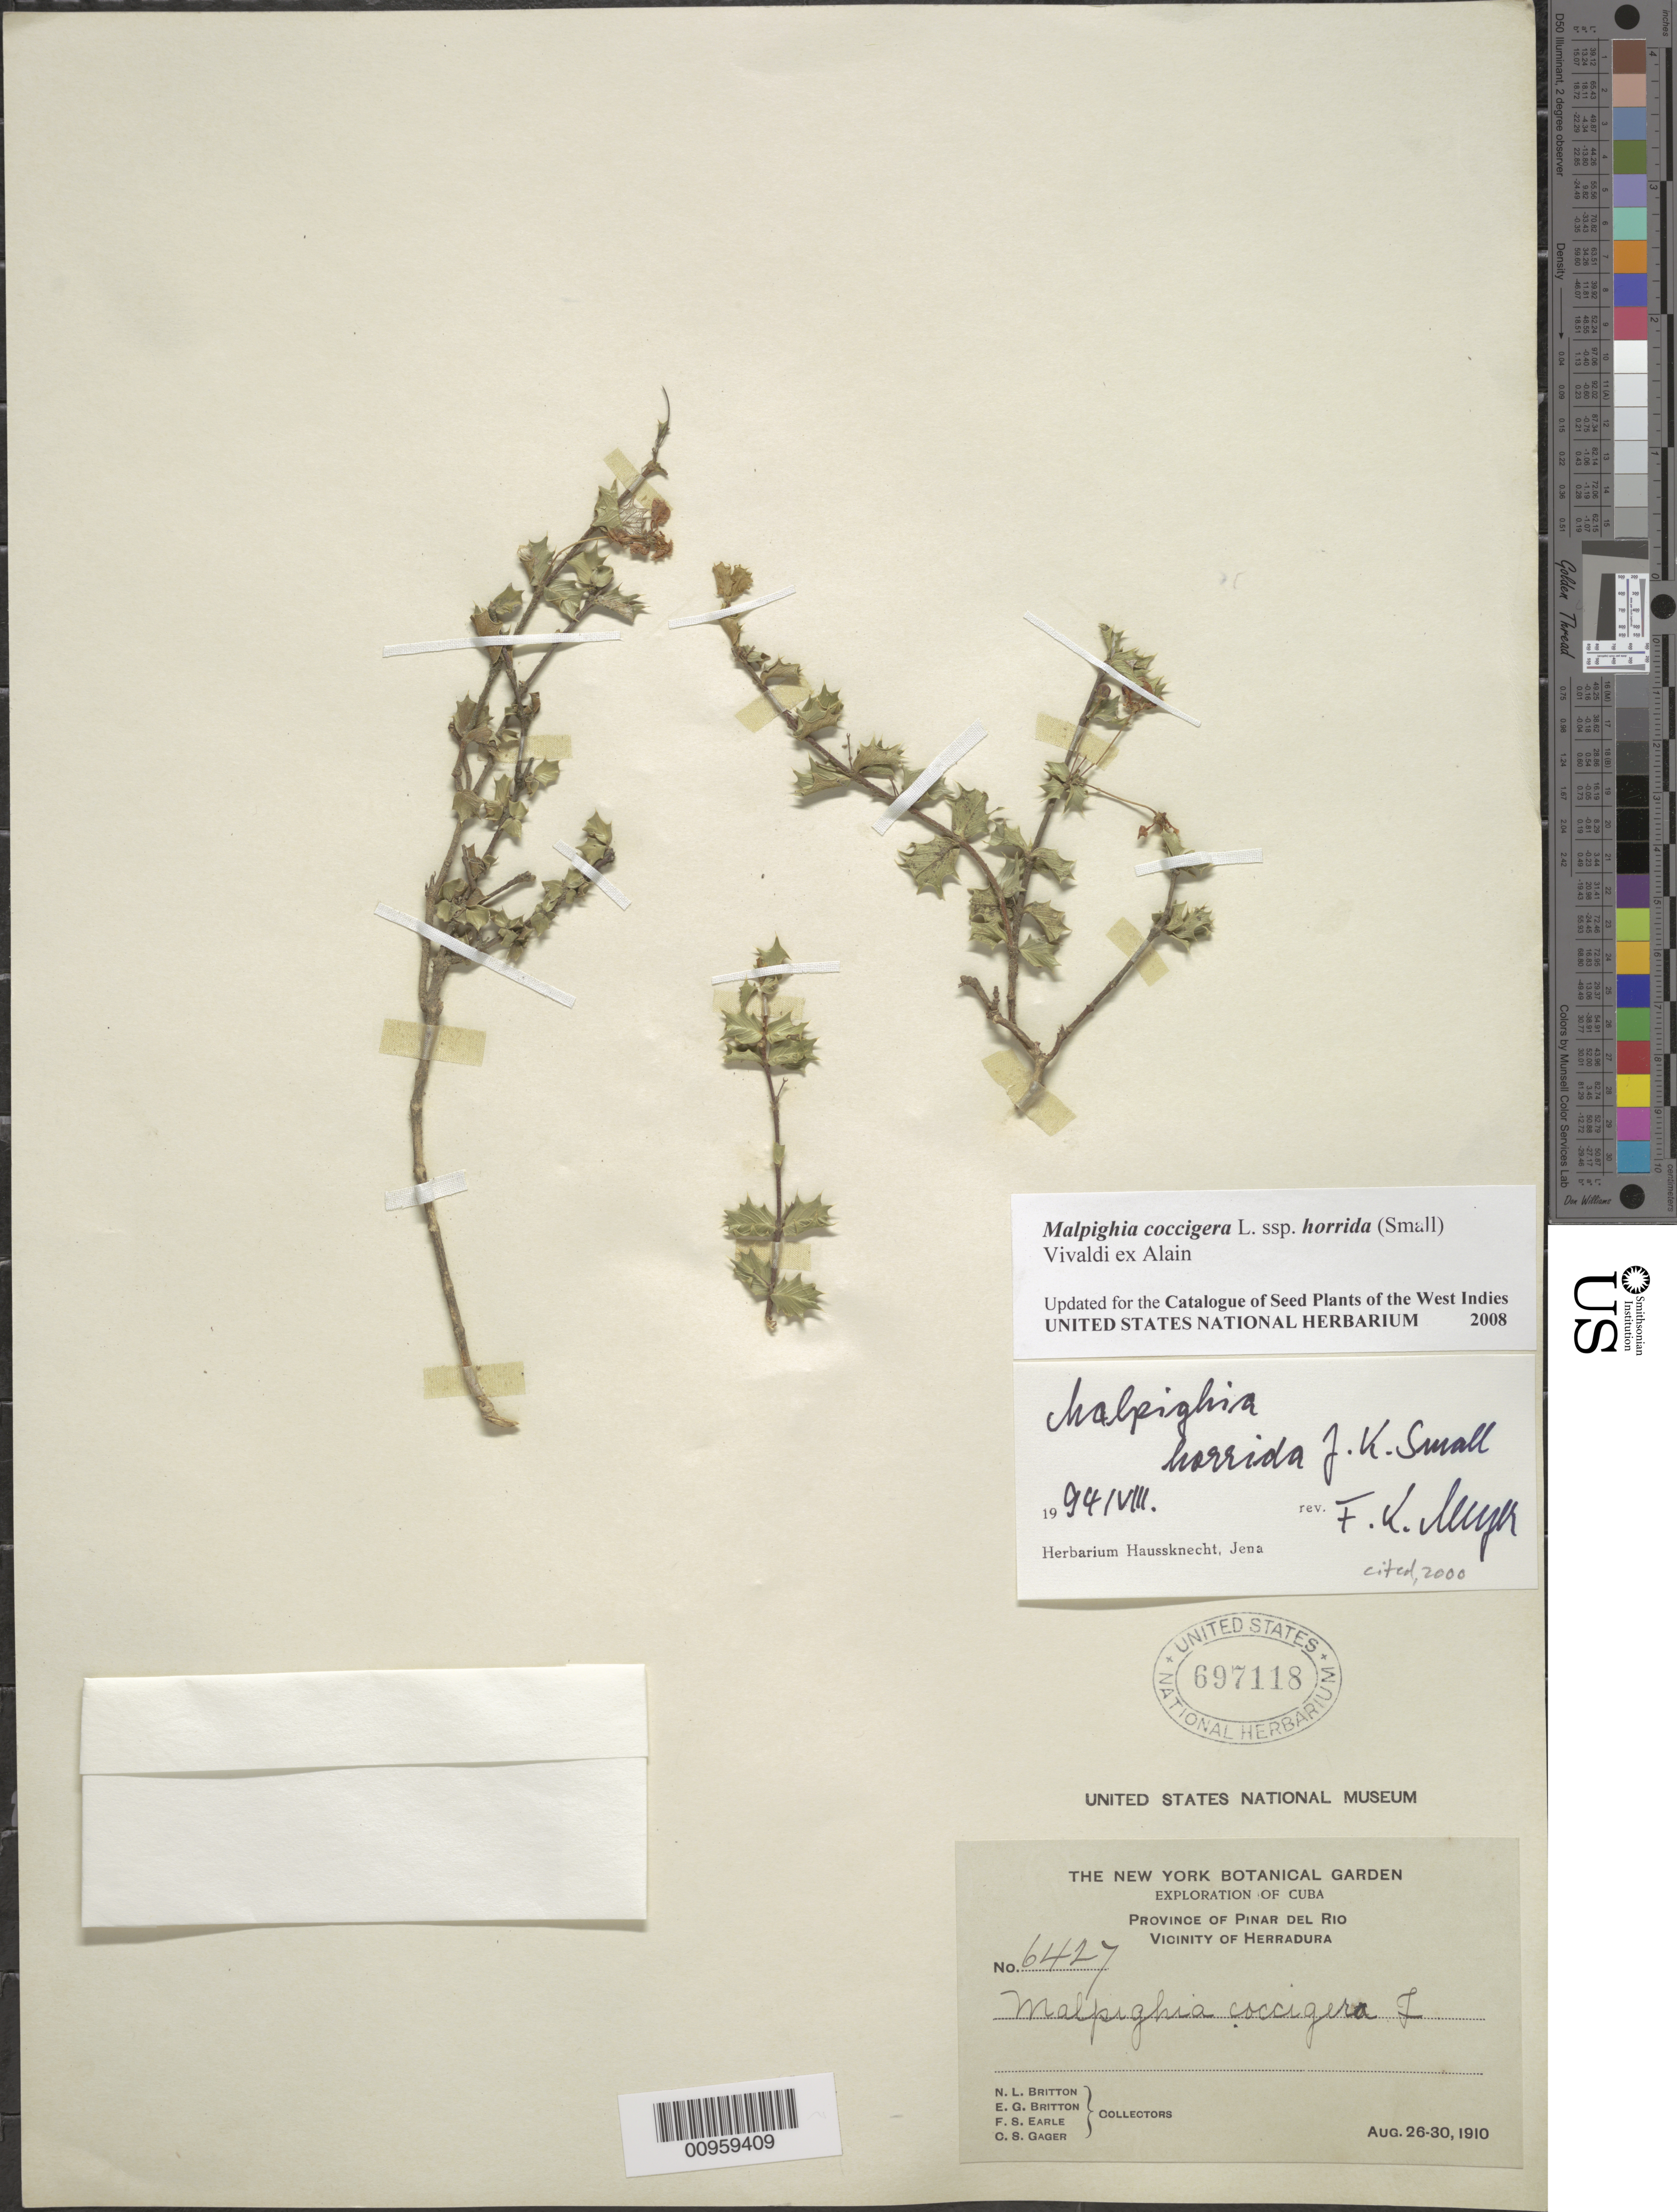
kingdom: Plantae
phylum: Tracheophyta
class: Magnoliopsida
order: Malpighiales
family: Malpighiaceae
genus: Malpighia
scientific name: Malpighia coccigera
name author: L.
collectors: N. Britton, E. G. Britton, F. S. Earle & C. Gager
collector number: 6427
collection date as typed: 26 Aug 1910 to 30 Aug 1910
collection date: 1910-08-26/1910-08-30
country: Cuba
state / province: Pinar del Rio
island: Cuba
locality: Vicinity of Herradura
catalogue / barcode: US 697118